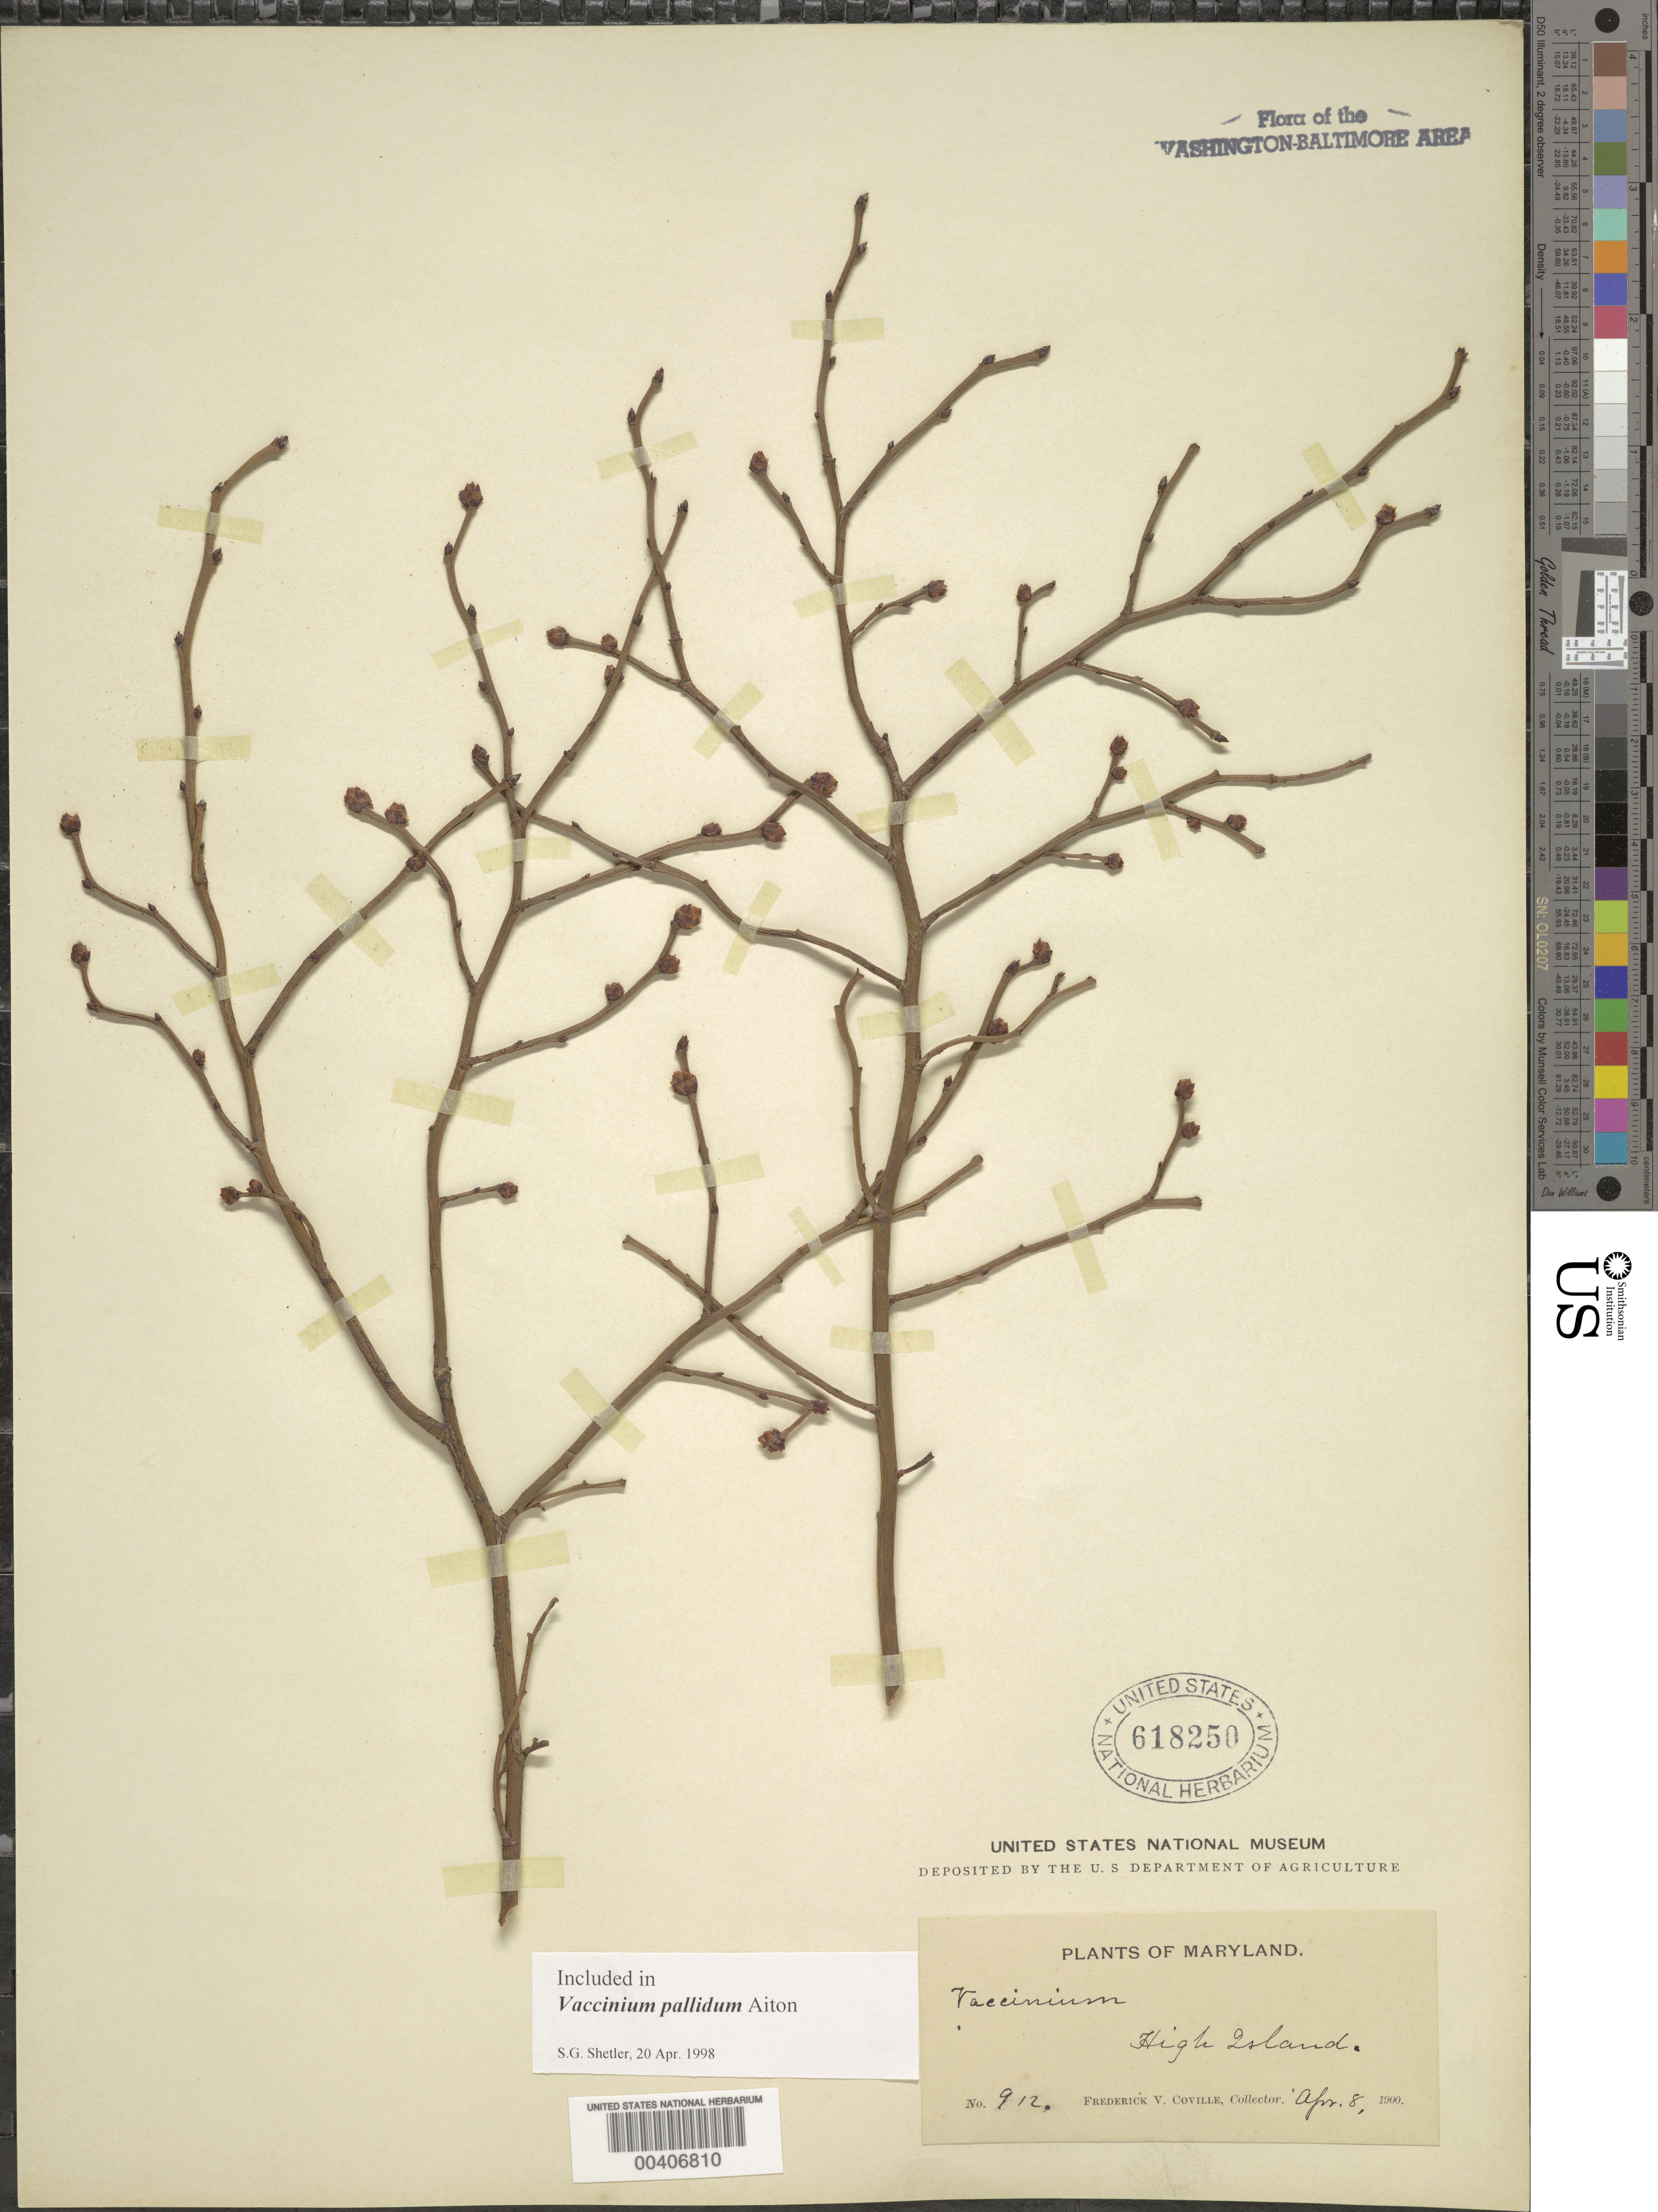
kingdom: Plantae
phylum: Tracheophyta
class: Magnoliopsida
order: Ericales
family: Ericaceae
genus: Vaccinium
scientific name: Vaccinium pallidum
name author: Aiton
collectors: F. V. Coville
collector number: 912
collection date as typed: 08 Apr 1900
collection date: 1900-04-08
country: United States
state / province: Maryland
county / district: Montgomery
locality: High Island C. & O. Canal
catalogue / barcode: US 618250